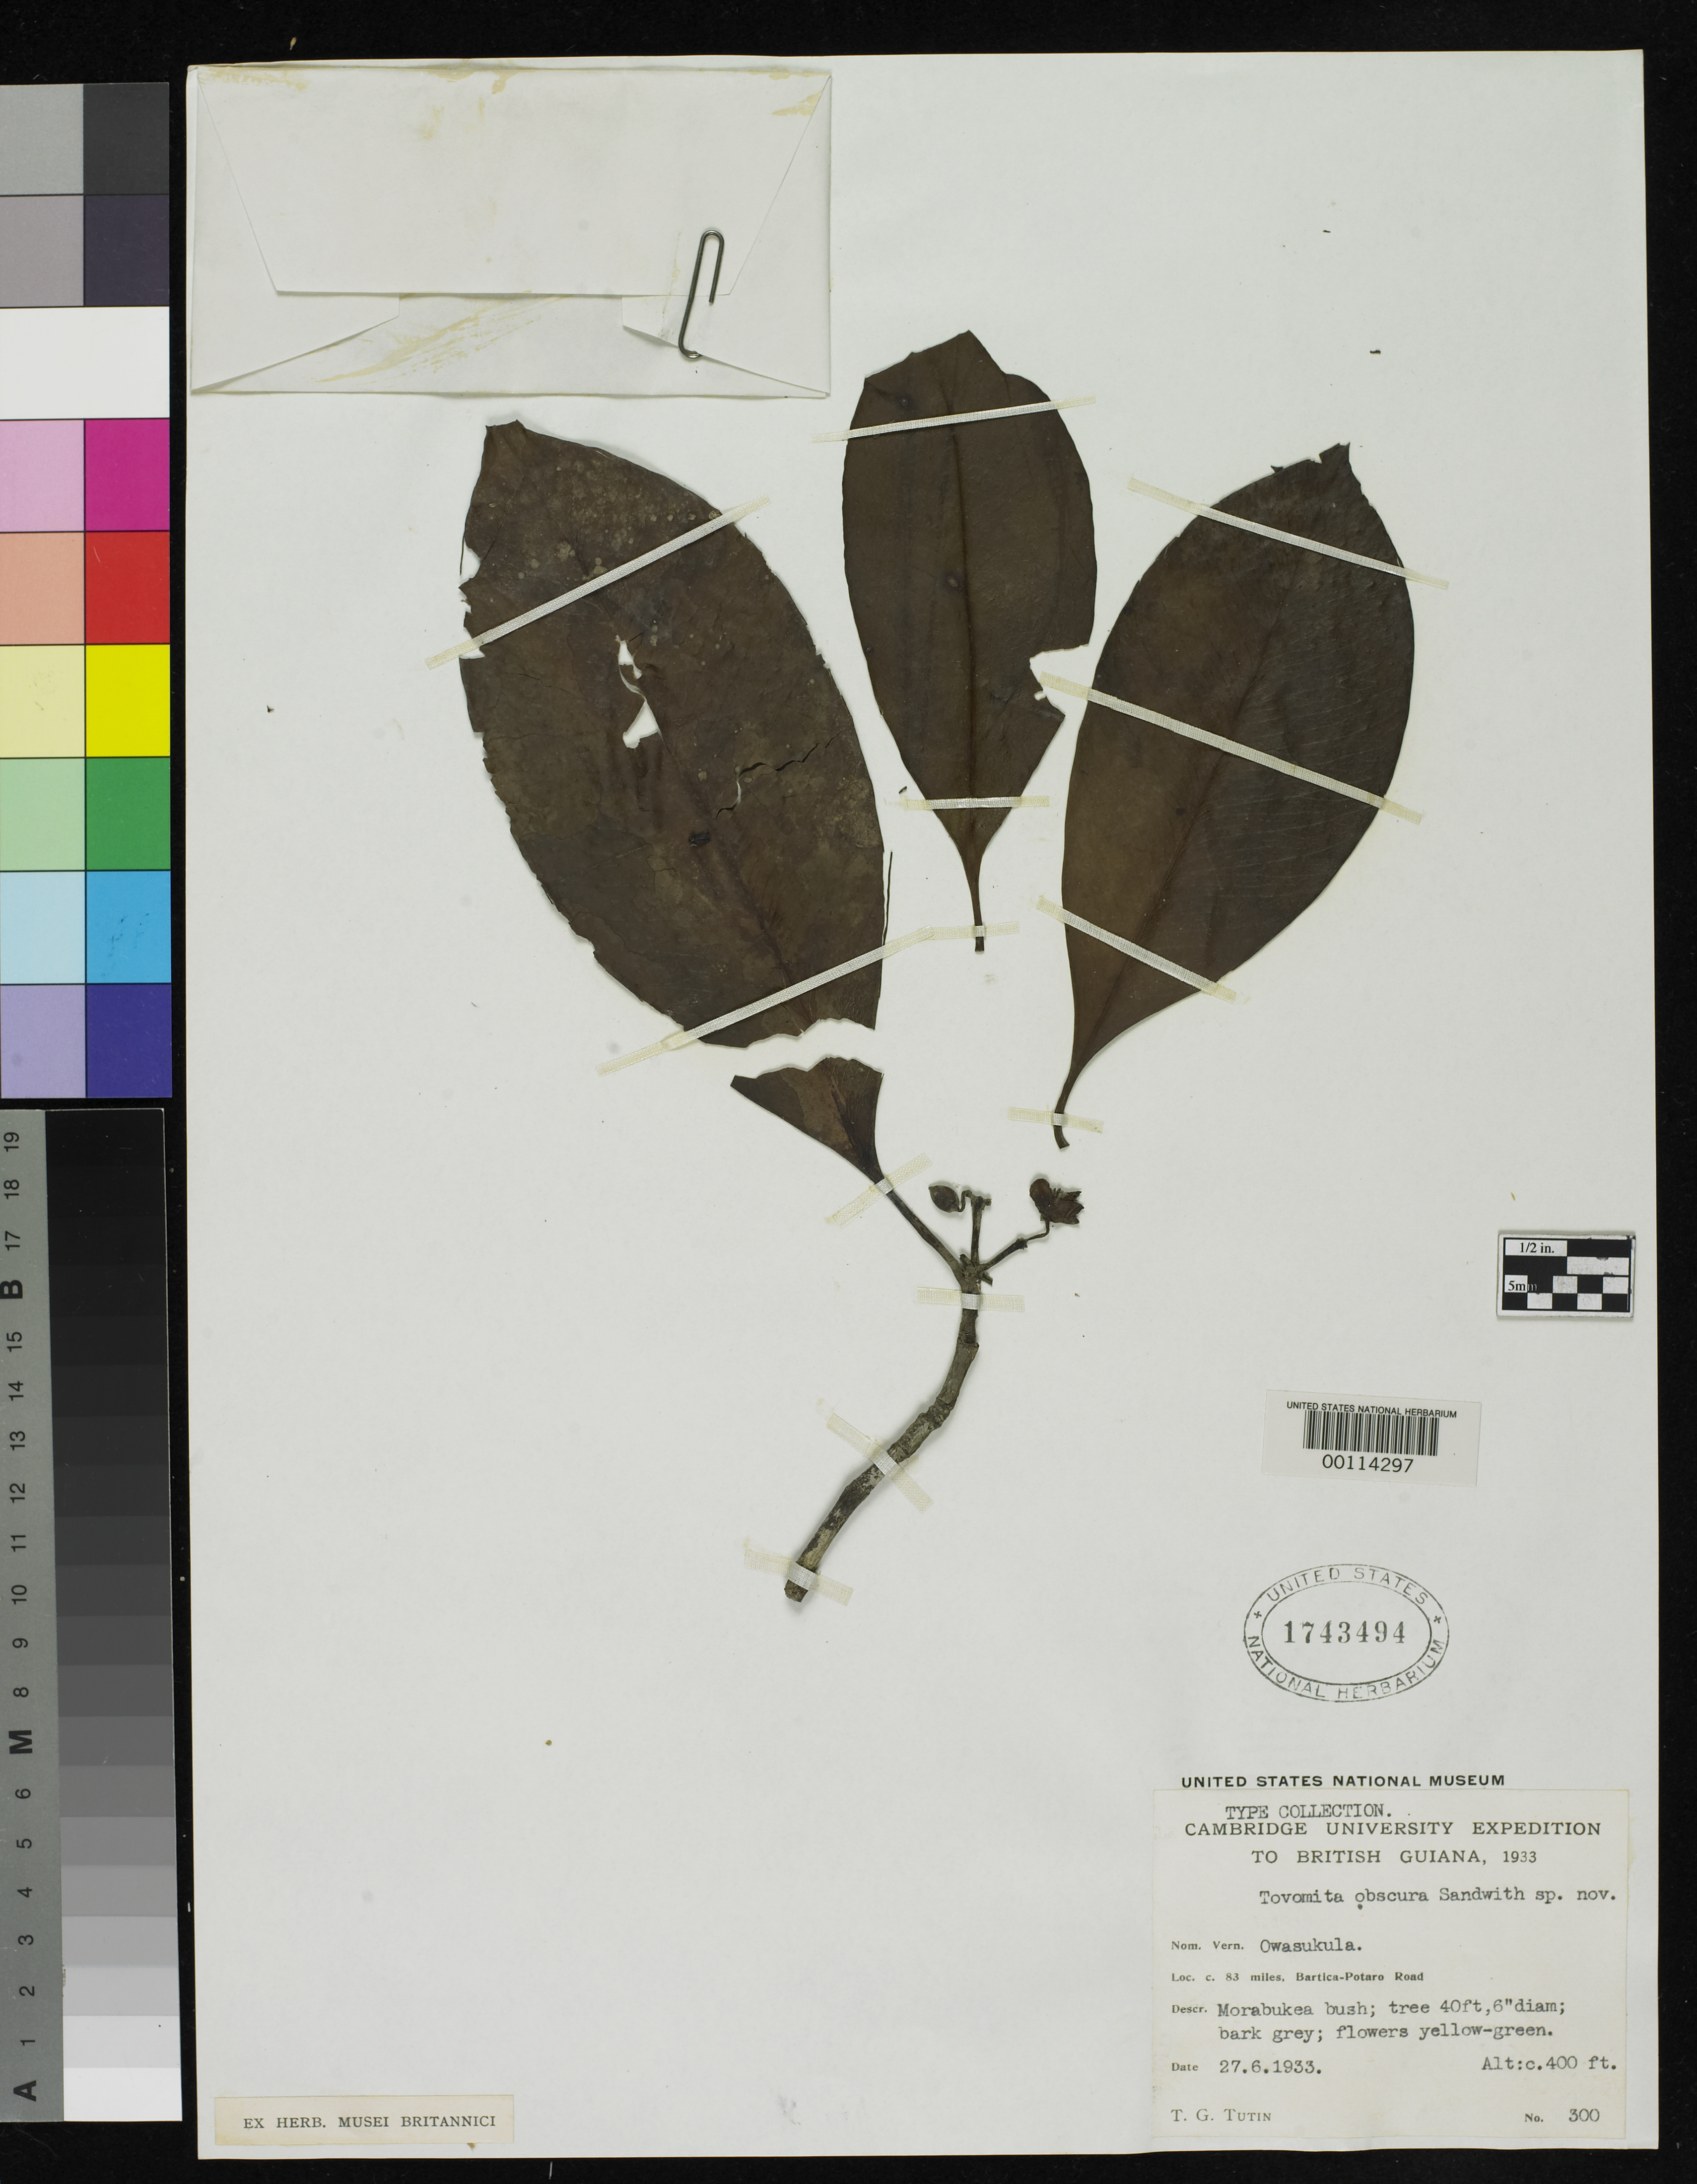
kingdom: Plantae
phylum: Tracheophyta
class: Magnoliopsida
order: Malpighiales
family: Clusiaceae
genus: Tovomita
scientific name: Tovomita obscura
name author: Sandwith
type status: Isotype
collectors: T. G. Tutin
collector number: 300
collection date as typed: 27 Jun 1933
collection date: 1933-06-27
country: Guyana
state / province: Mazaruni / Potaro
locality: C. 84 miles, Bartica-Potaro Road.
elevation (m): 122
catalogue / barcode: US 1743494